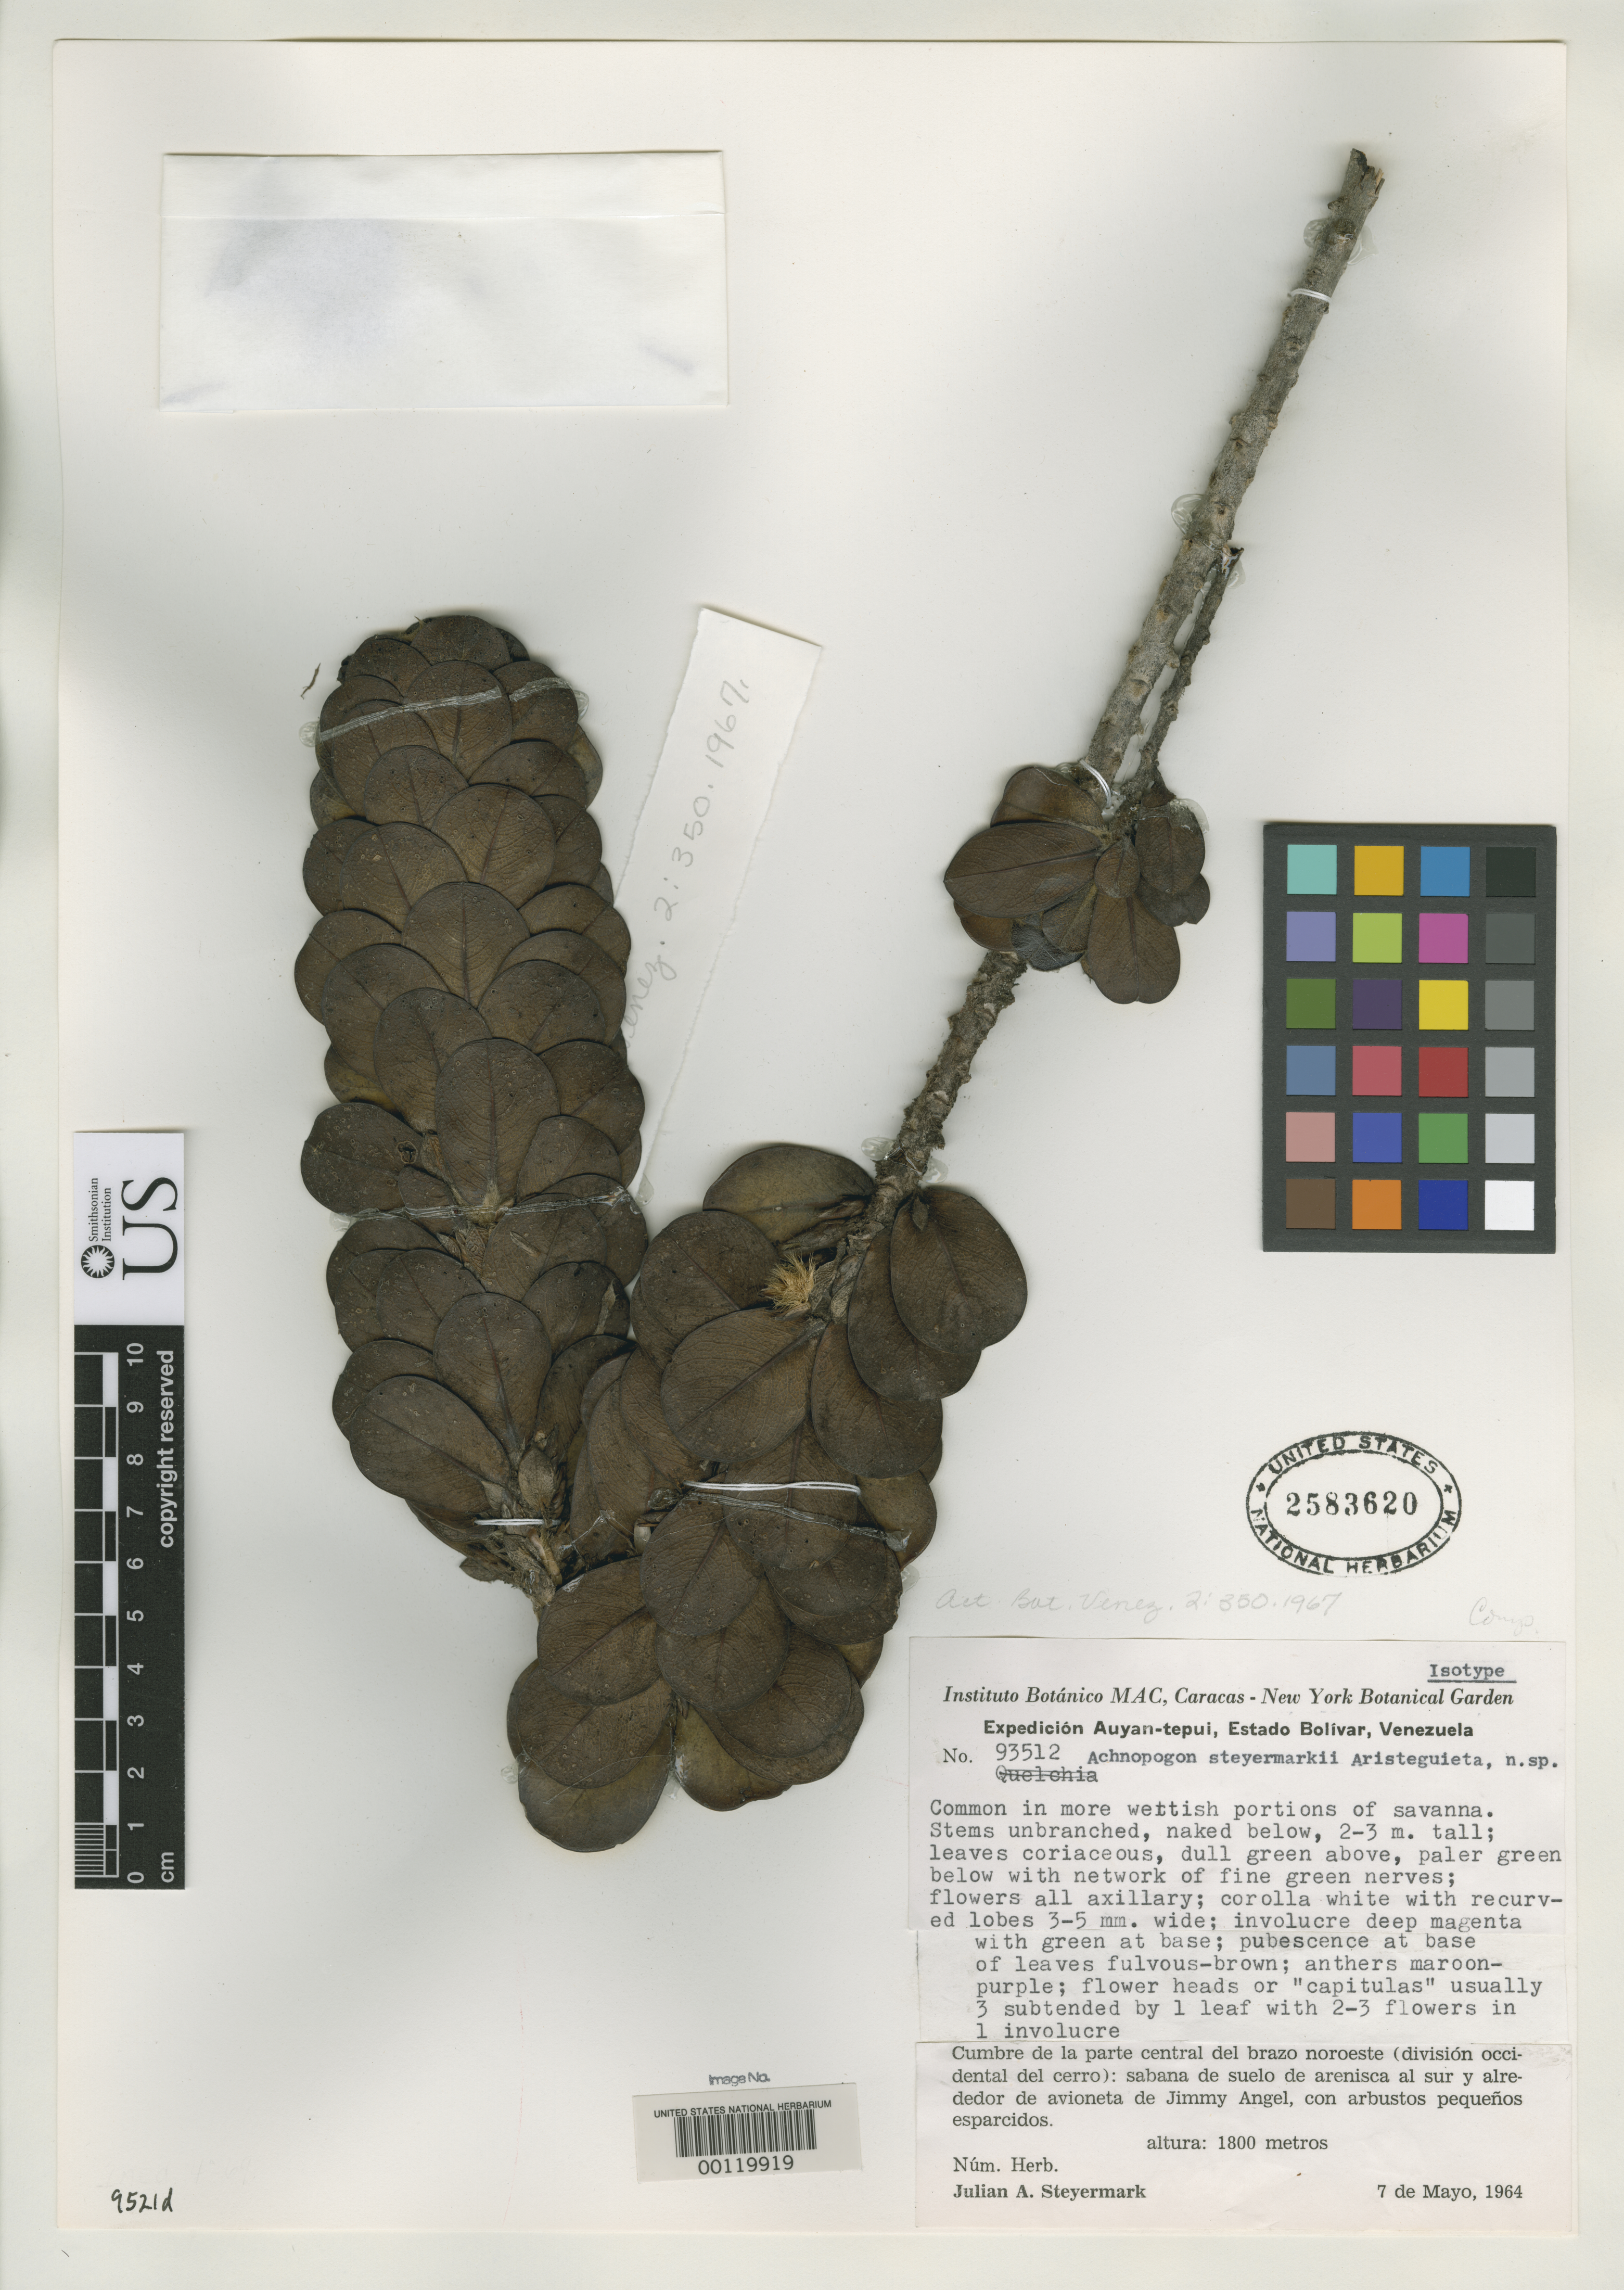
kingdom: Plantae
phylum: Tracheophyta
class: Magnoliopsida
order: Asterales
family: Asteraceae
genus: Achnopogon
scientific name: Achnopogon steyermarkii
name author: Aristeg.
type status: Isotype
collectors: J. Steyermark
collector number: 93512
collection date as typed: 07 May 1964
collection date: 1964-05-07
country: Venezuela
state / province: Bolivar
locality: Division occidental del cerro. [Western division of the hill.]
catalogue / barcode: US 2583620